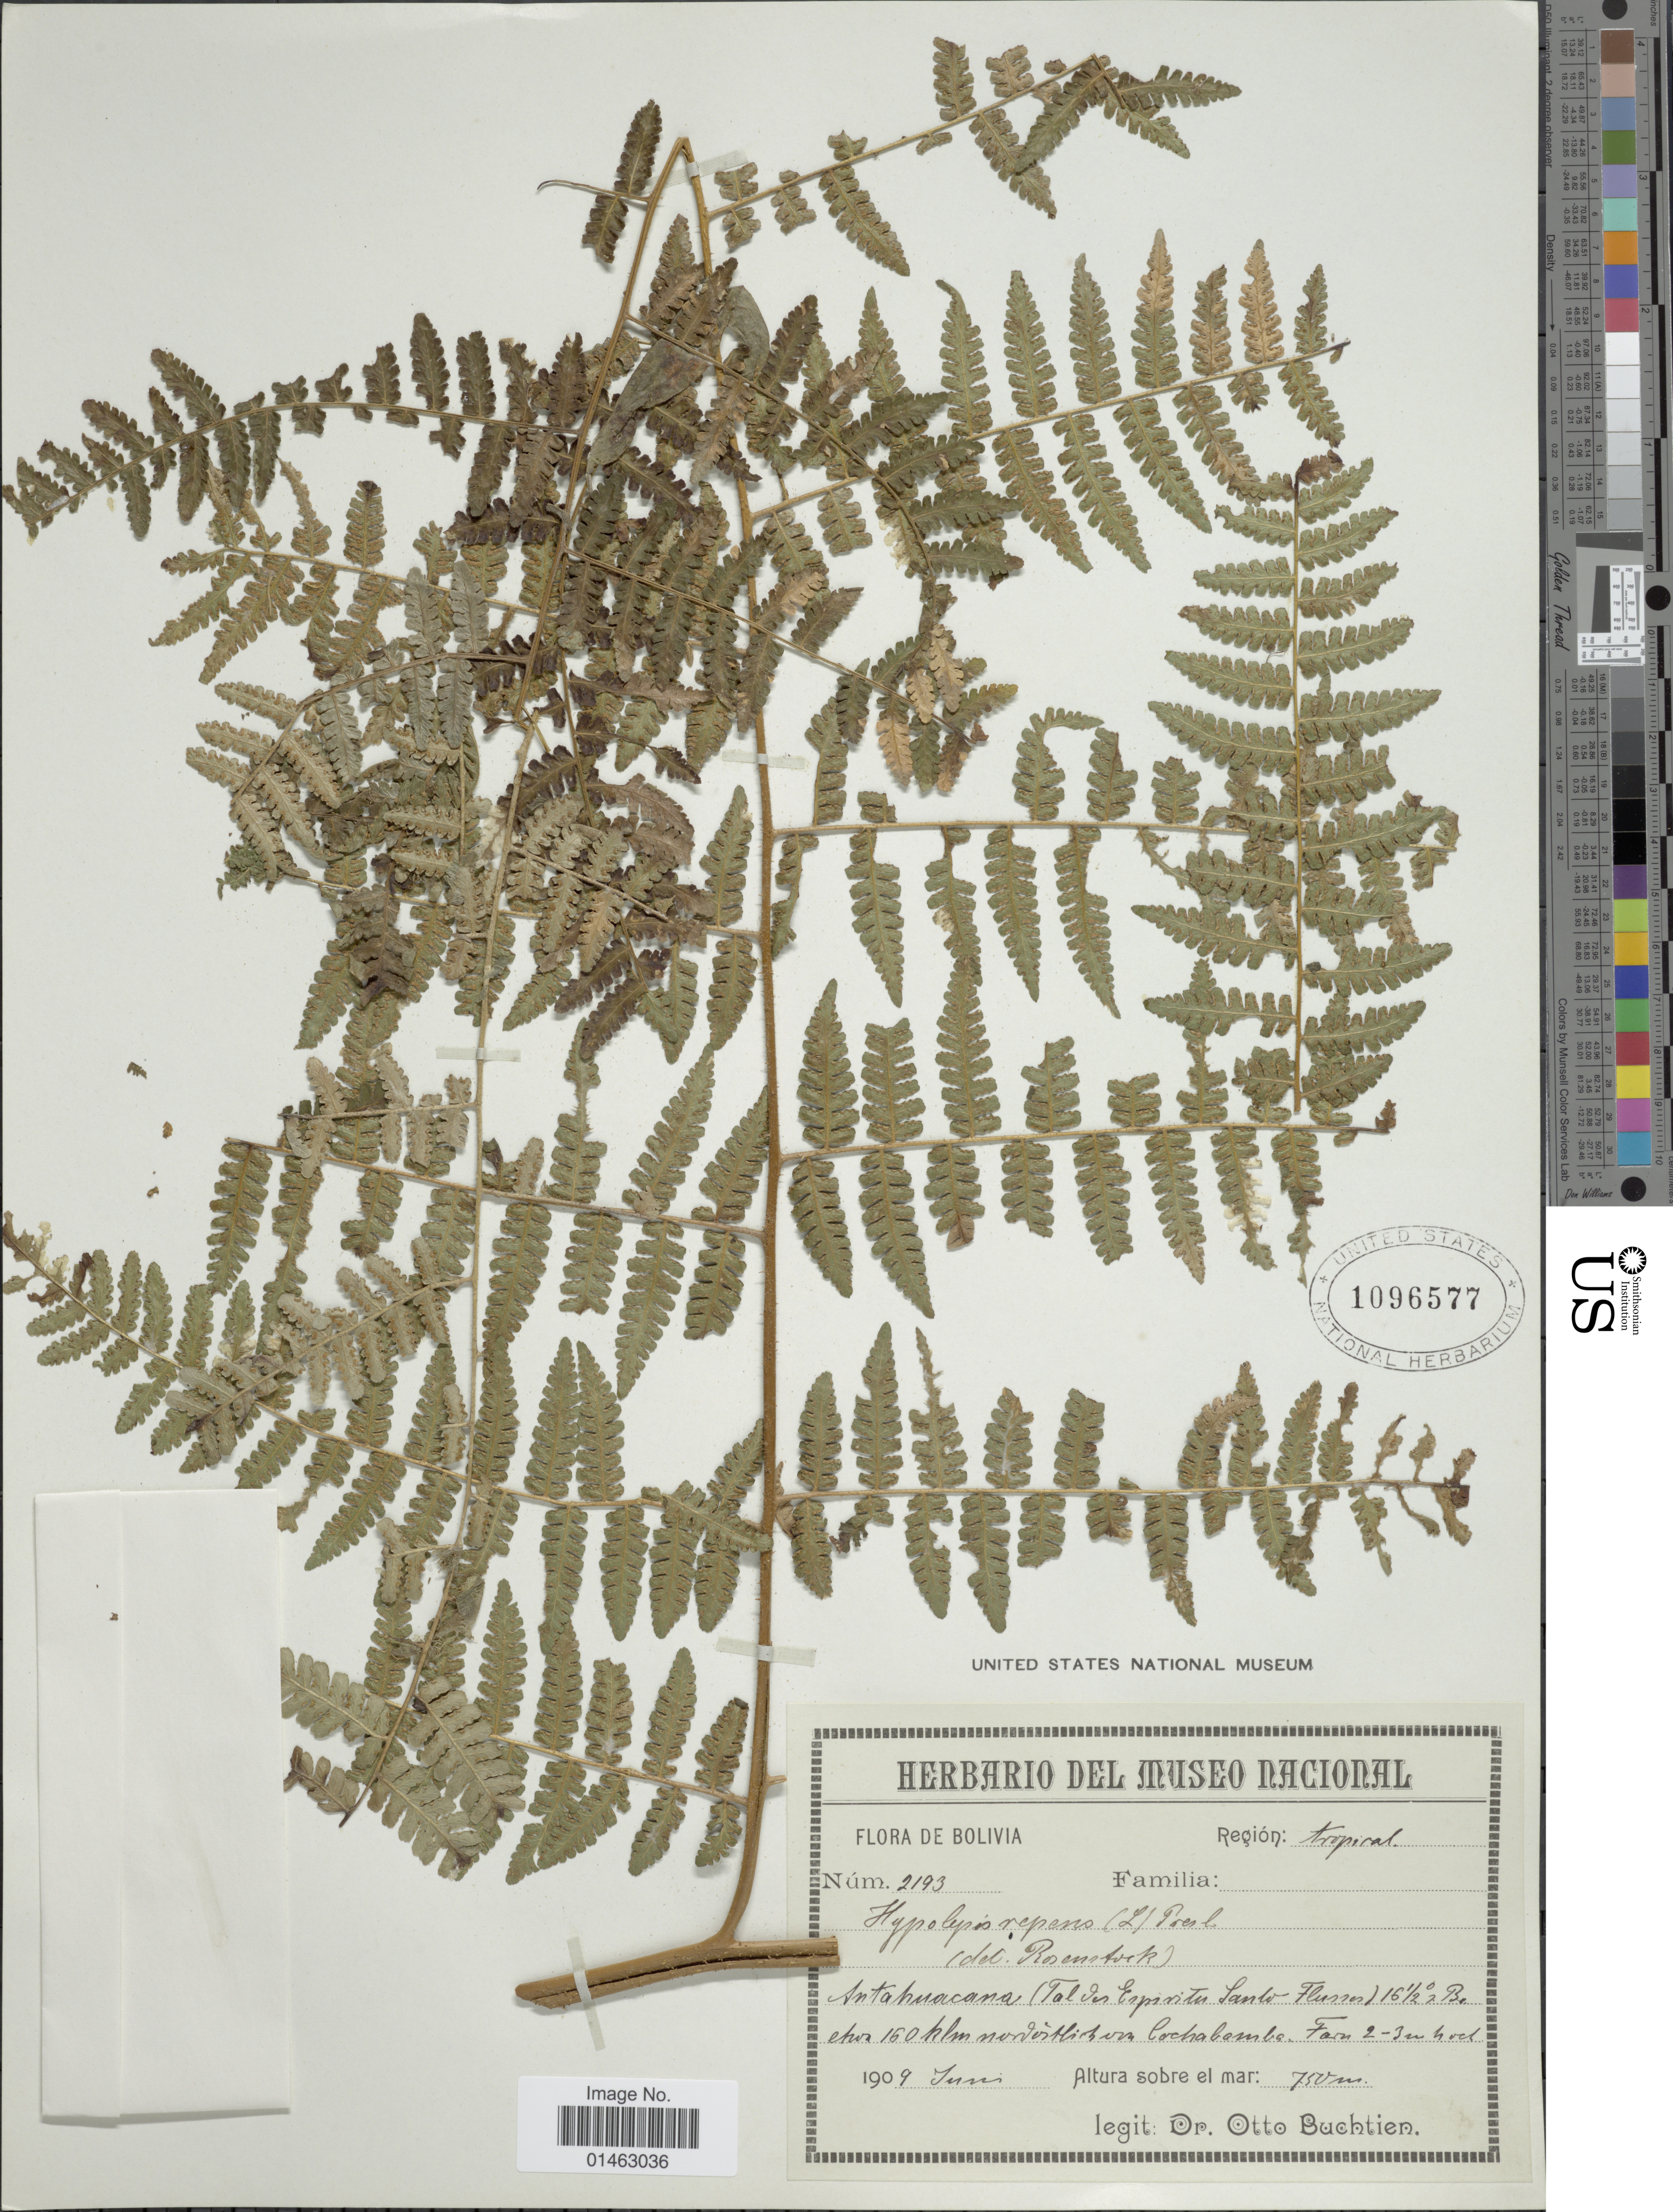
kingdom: Plantae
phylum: Tracheophyta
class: Polypodiopsida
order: Polypodiales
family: Dennstaedtiaceae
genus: Hypolepis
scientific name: Hypolepis repens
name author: (L.) C. Presl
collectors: O. Buchtien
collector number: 2193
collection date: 1909-06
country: Bolivia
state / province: Cochabamba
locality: Antahuacana (Valley of Espiritu Santo River) 160 km N from Cochabamba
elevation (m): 750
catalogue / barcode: US 1096577